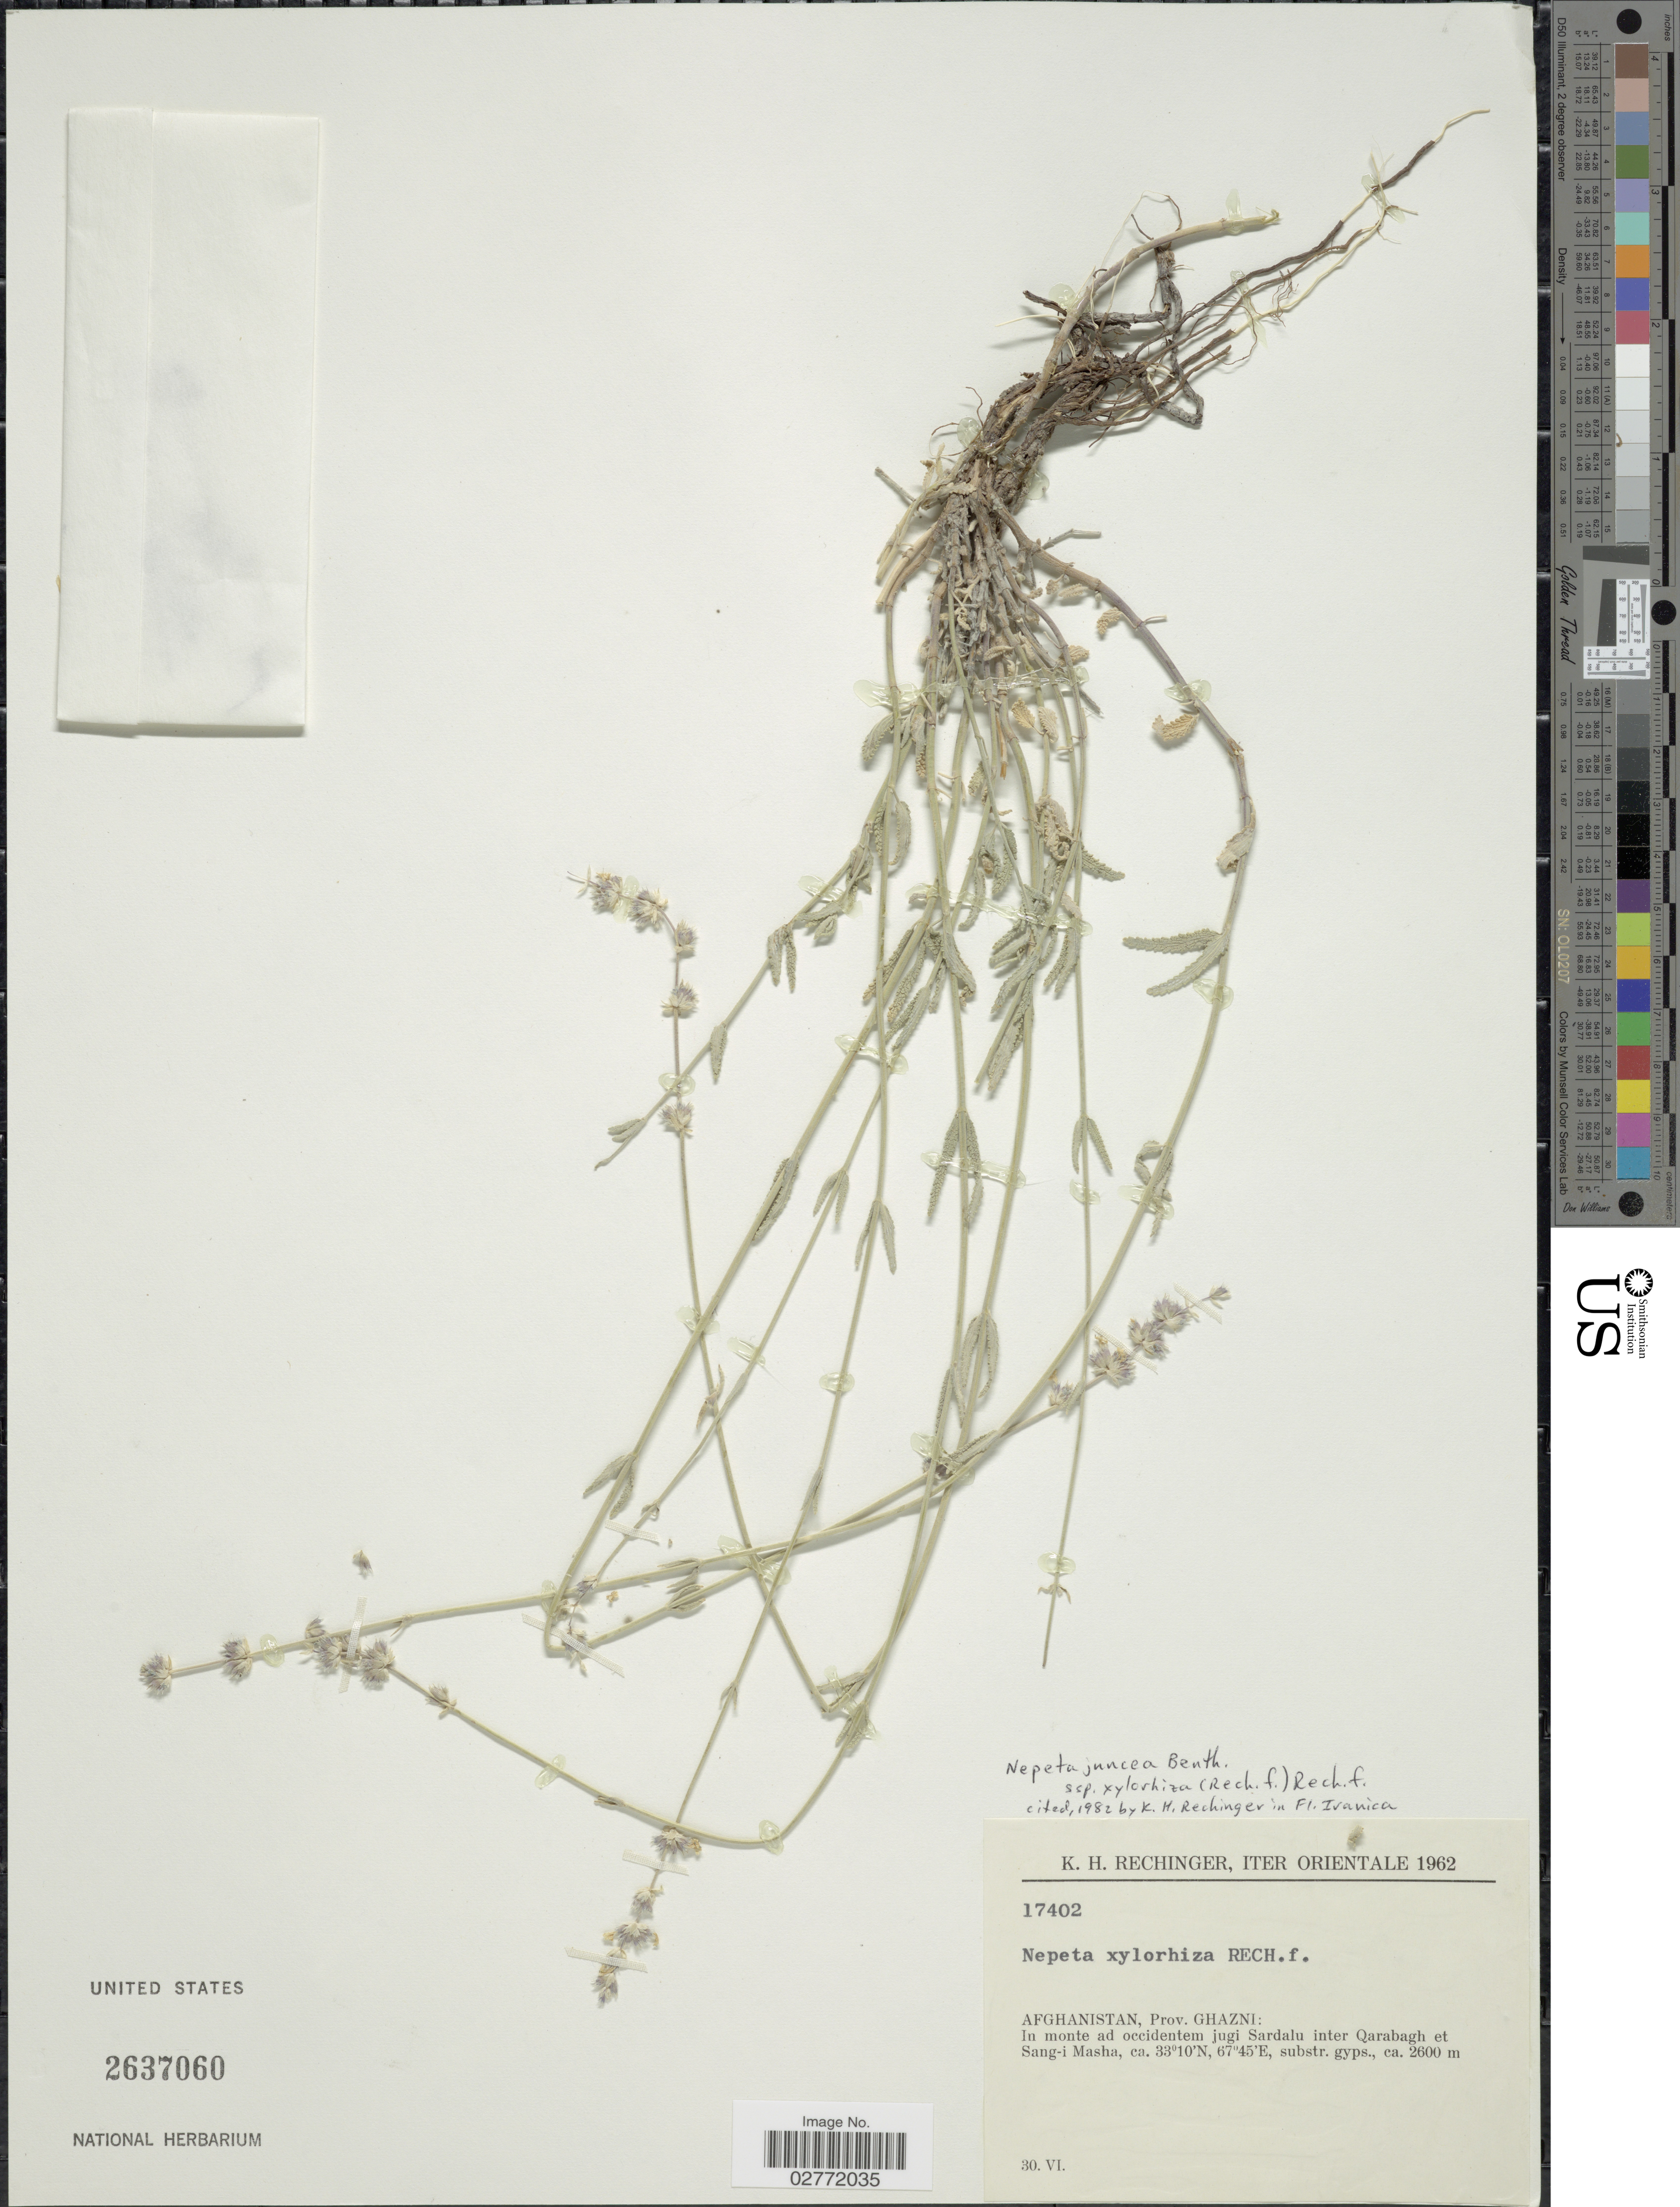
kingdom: Plantae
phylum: Tracheophyta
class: Magnoliopsida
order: Lamiales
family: Lamiaceae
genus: Nepeta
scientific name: Nepeta juncea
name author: Benth.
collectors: K. H. Rechinger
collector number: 17402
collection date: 1962-06-30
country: Afghanistan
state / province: Ghazni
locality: Orientale. In monte ad occidentem jugi Sardalu inter Qarabagh et Sang-i Masha.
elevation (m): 2600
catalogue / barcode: US 2637060